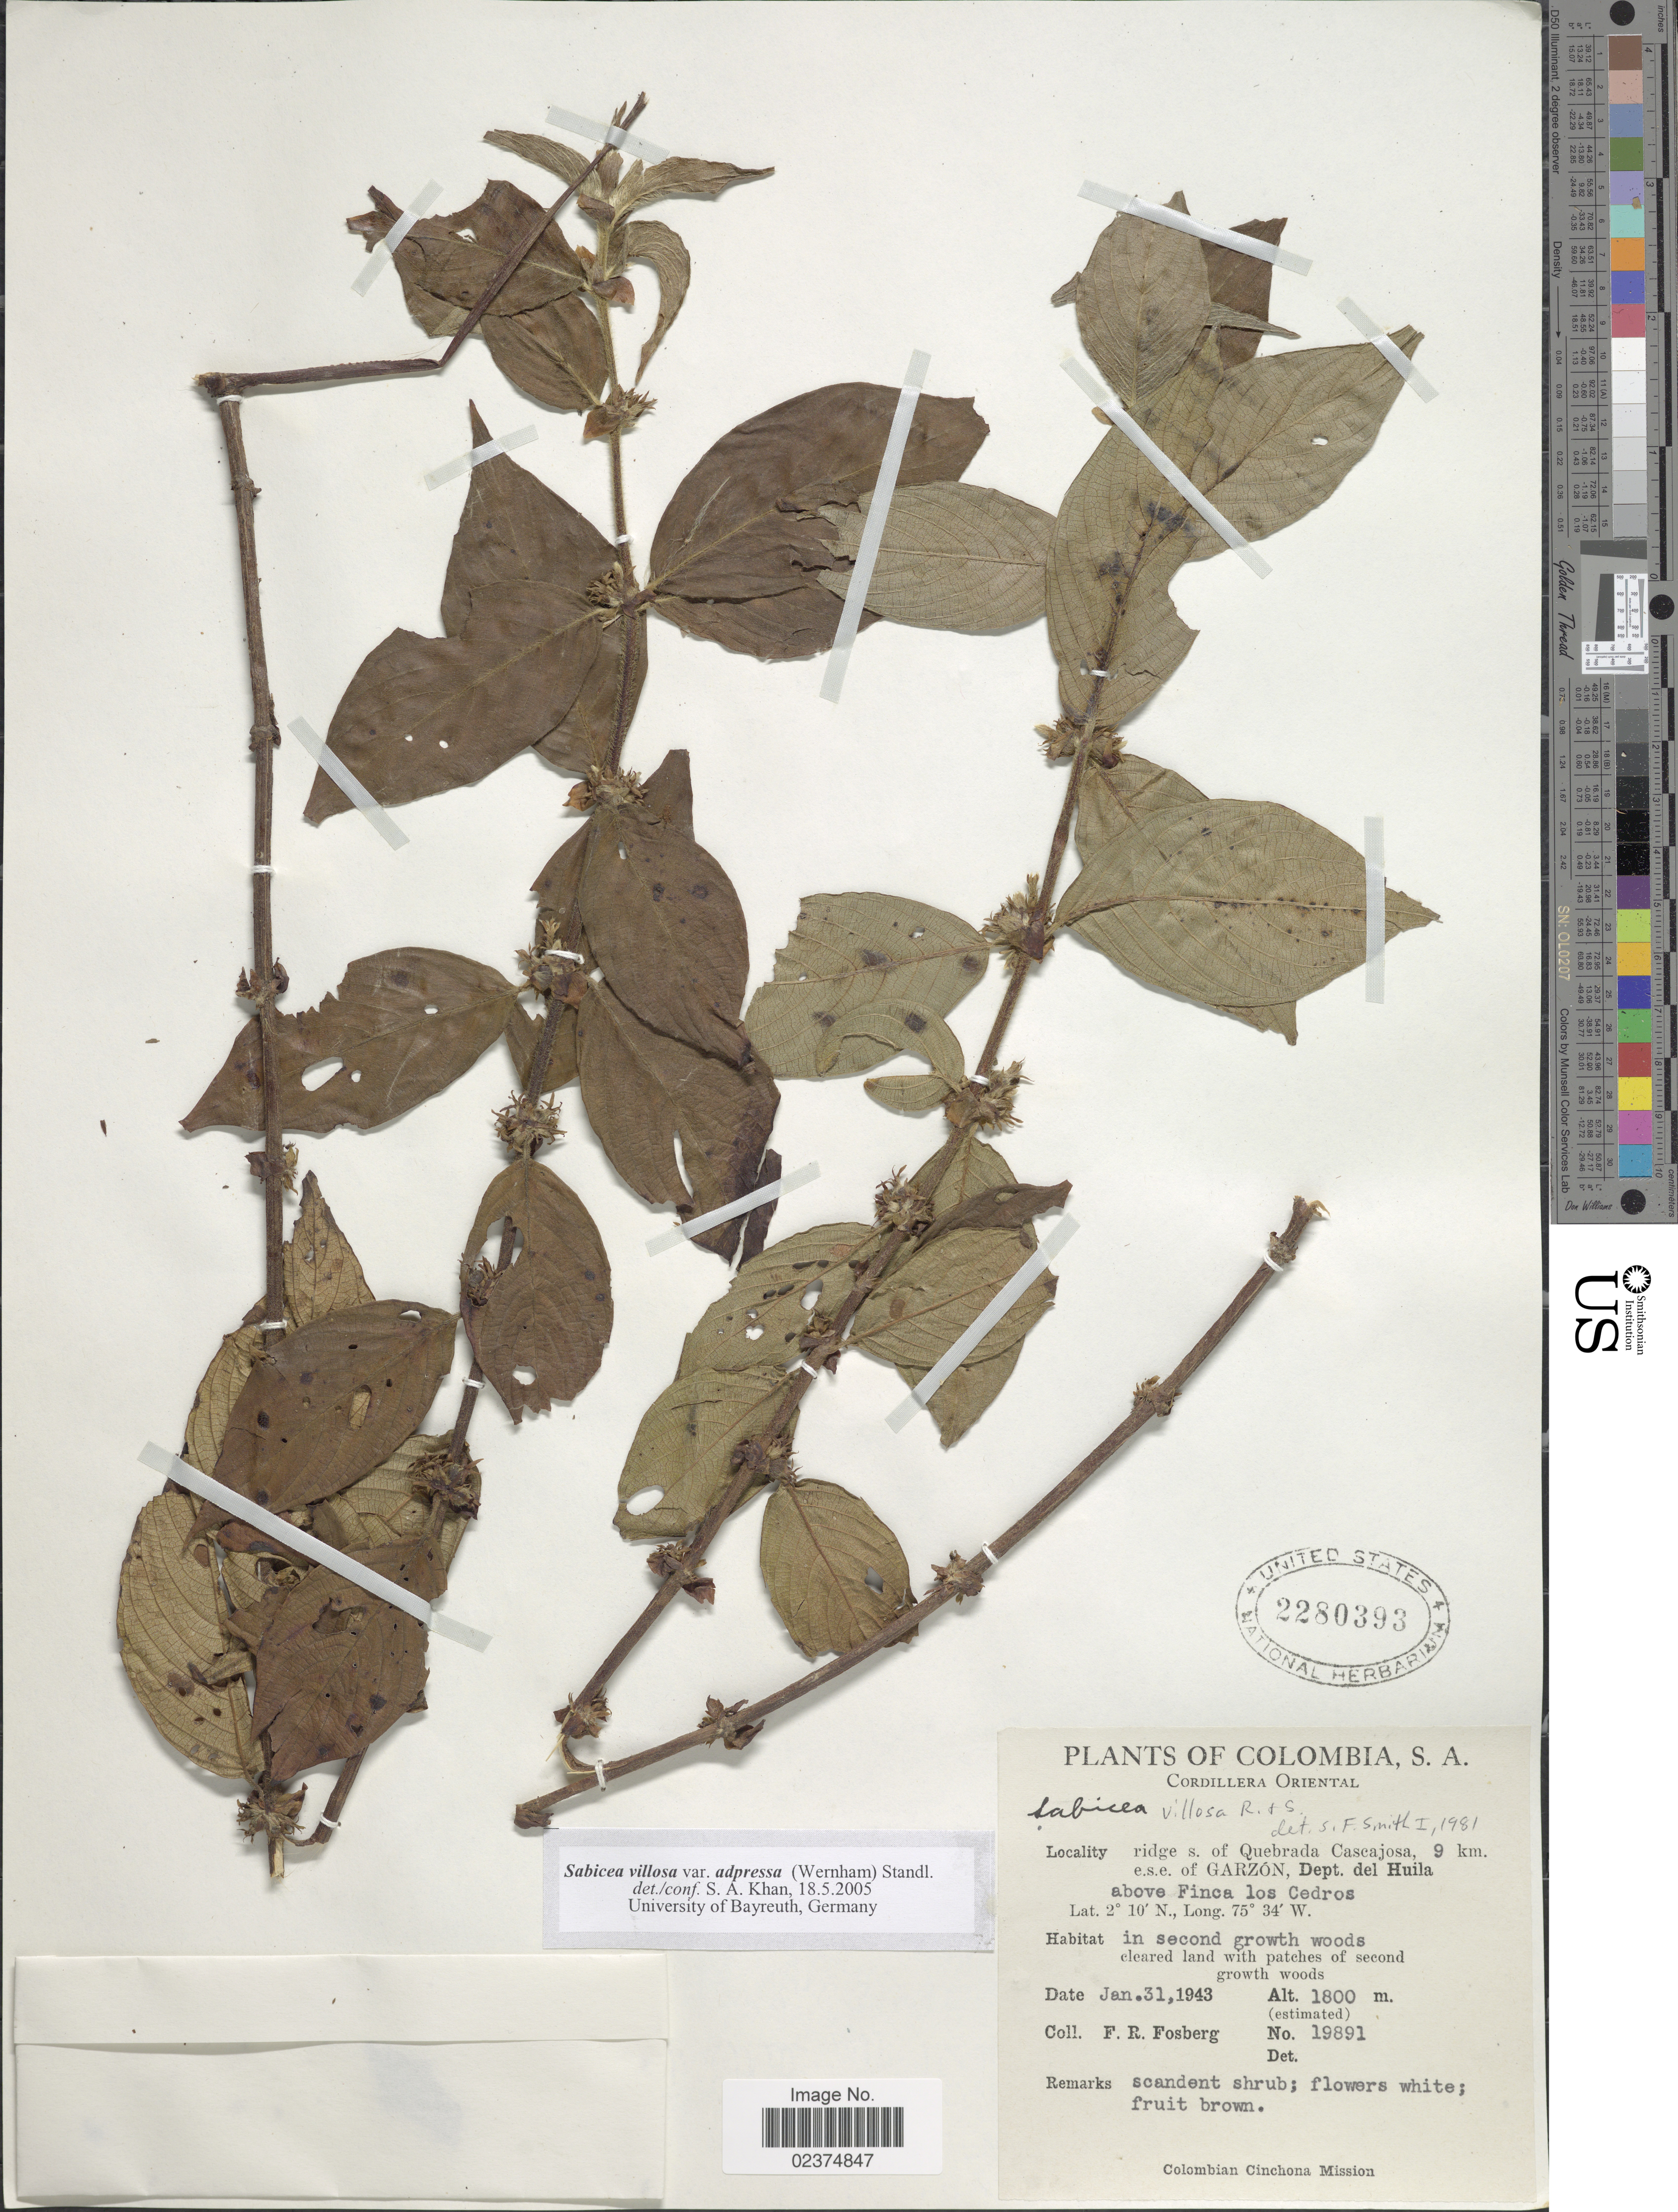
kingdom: Plantae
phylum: Tracheophyta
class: Magnoliopsida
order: Gentianales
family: Rubiaceae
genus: Sabicea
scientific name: Sabicea villosa var. adpressa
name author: (Wernham) Standl.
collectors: F. R. Fosberg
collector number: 19891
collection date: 1943-01-31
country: Colombia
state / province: Huila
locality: Cordillera Oriental, ridge S. of Quebrada Cascajosa, 9 km. e.s.e. of Garzon, Dept. del Huila, above Finca los Cedros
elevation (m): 1800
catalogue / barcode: US 2280393